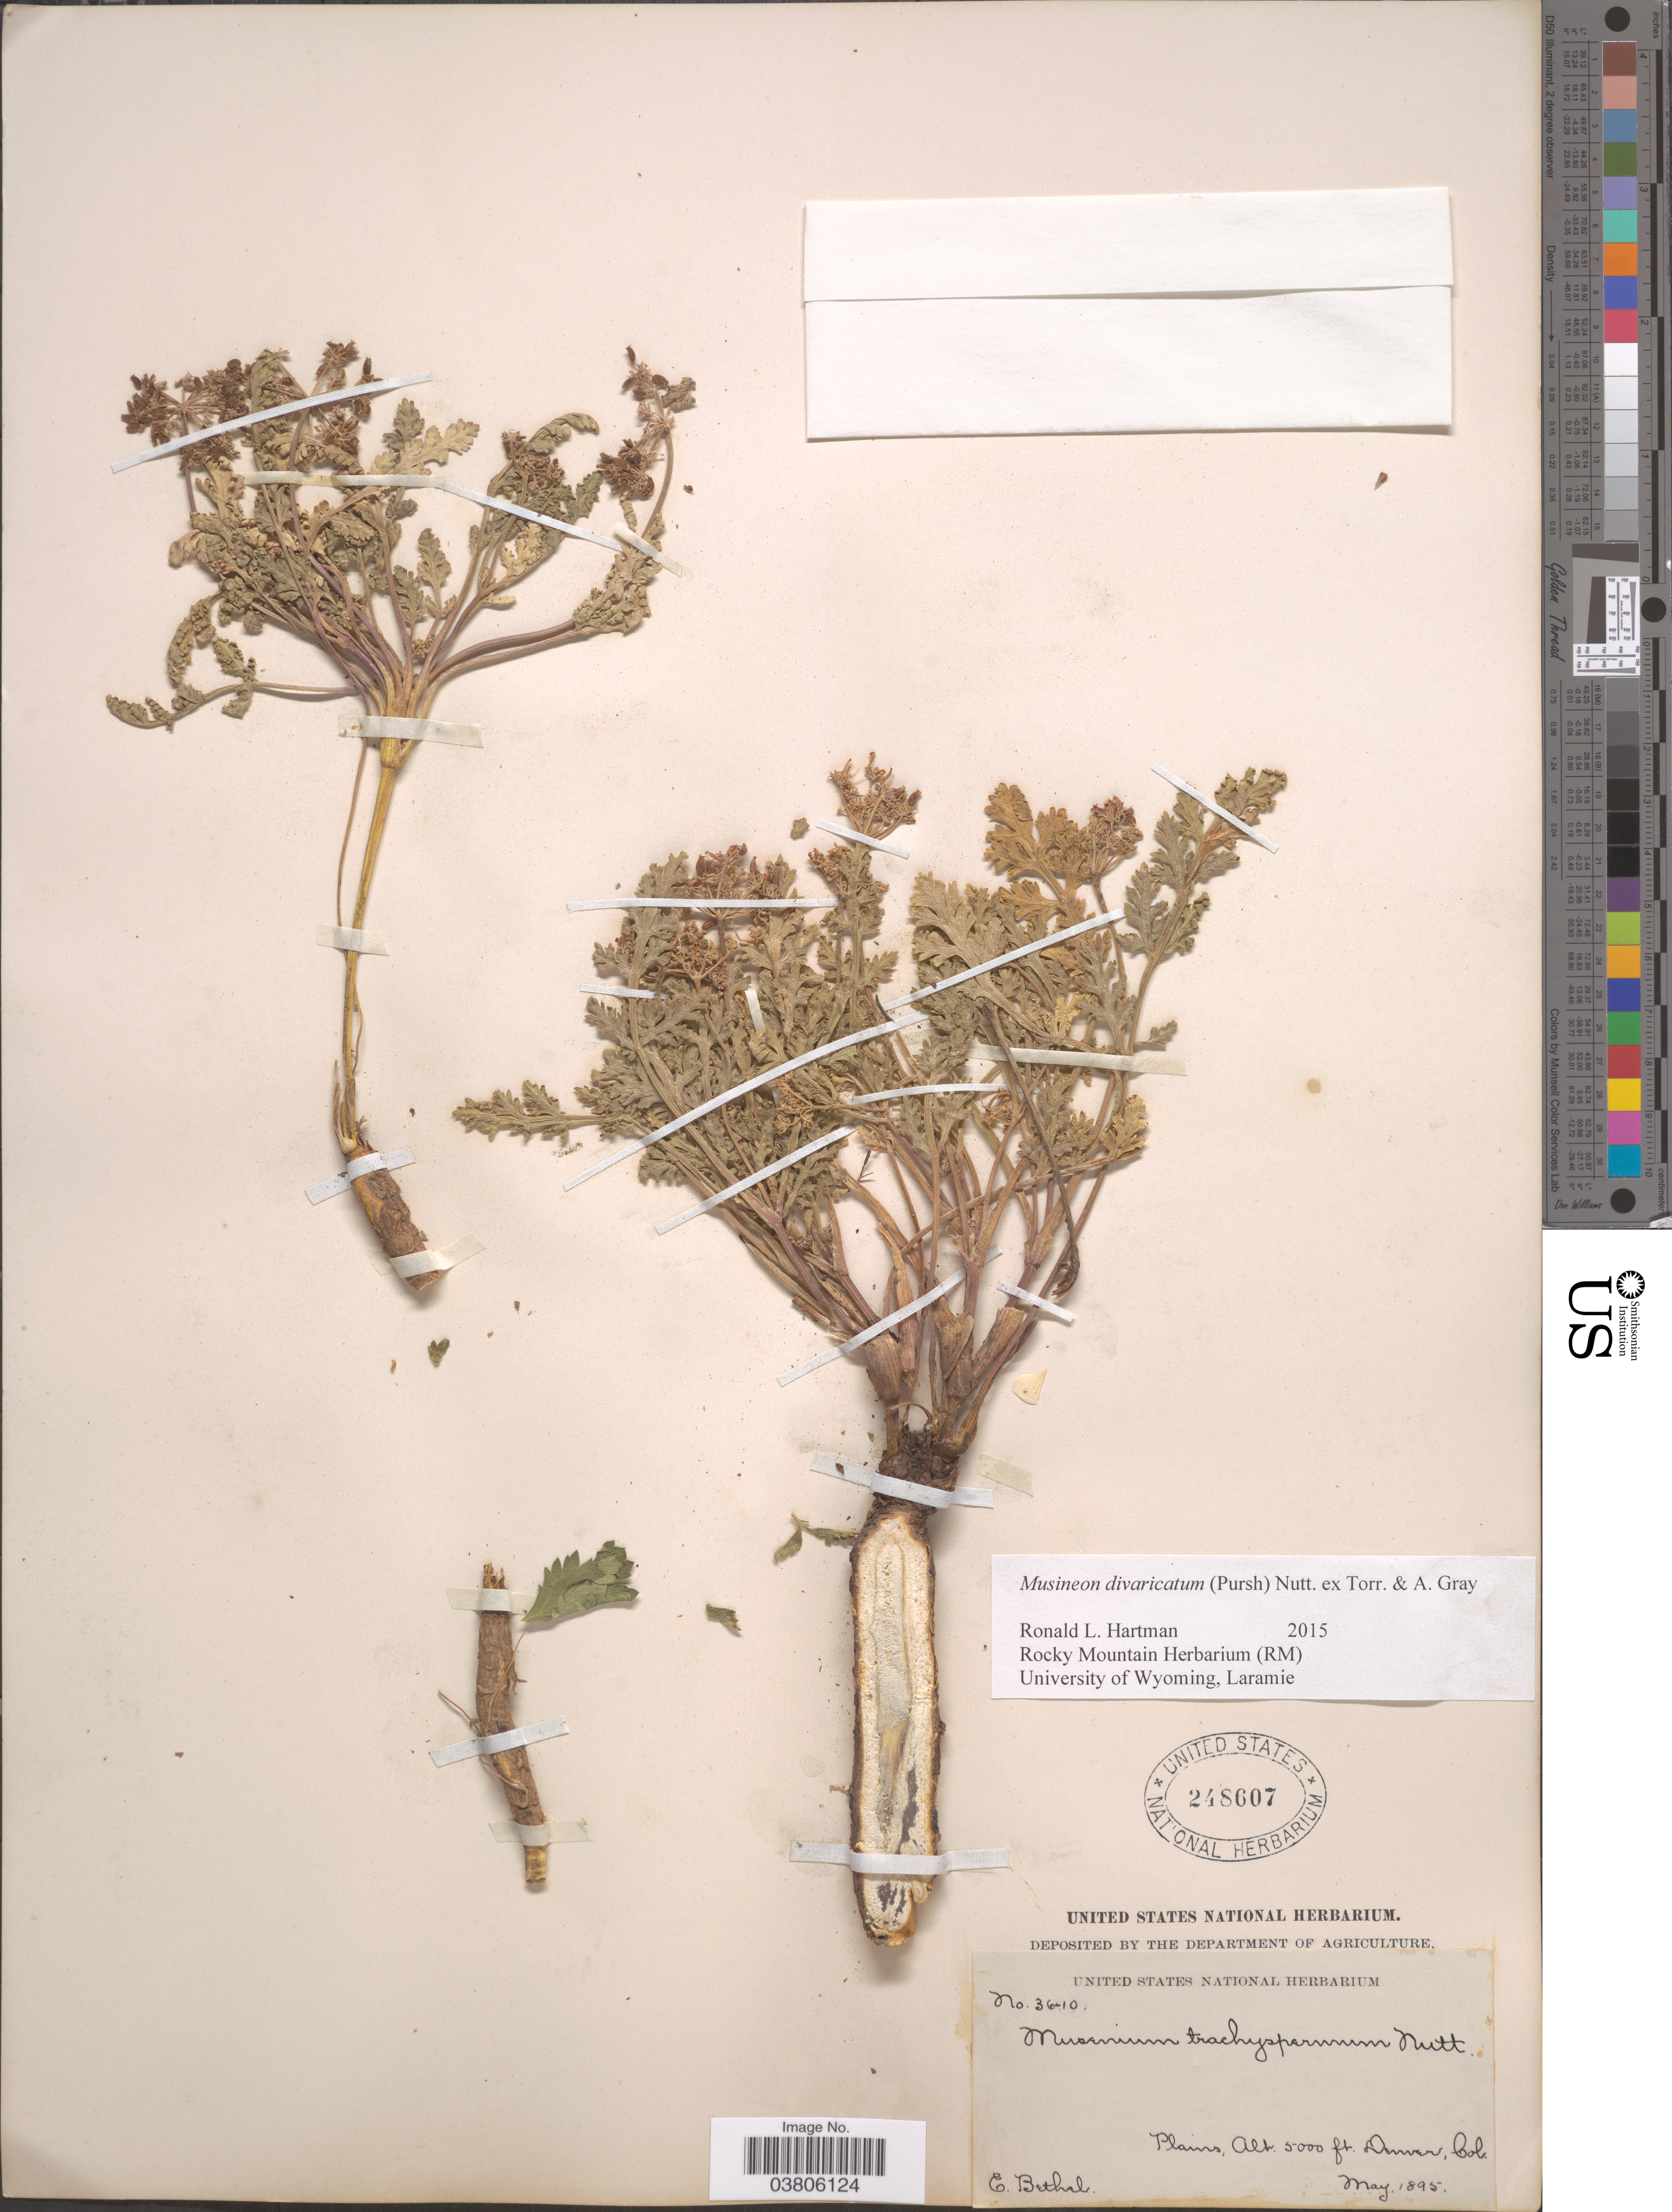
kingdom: Plantae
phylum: Tracheophyta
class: Magnoliopsida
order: Apiales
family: Apiaceae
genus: Musineon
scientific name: Musineon divaricatum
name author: (Pursh) Nutt.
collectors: E. Bethel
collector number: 36-10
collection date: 1895-05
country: United States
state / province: Colorado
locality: Plains, Denver.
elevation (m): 1524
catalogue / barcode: US 248607